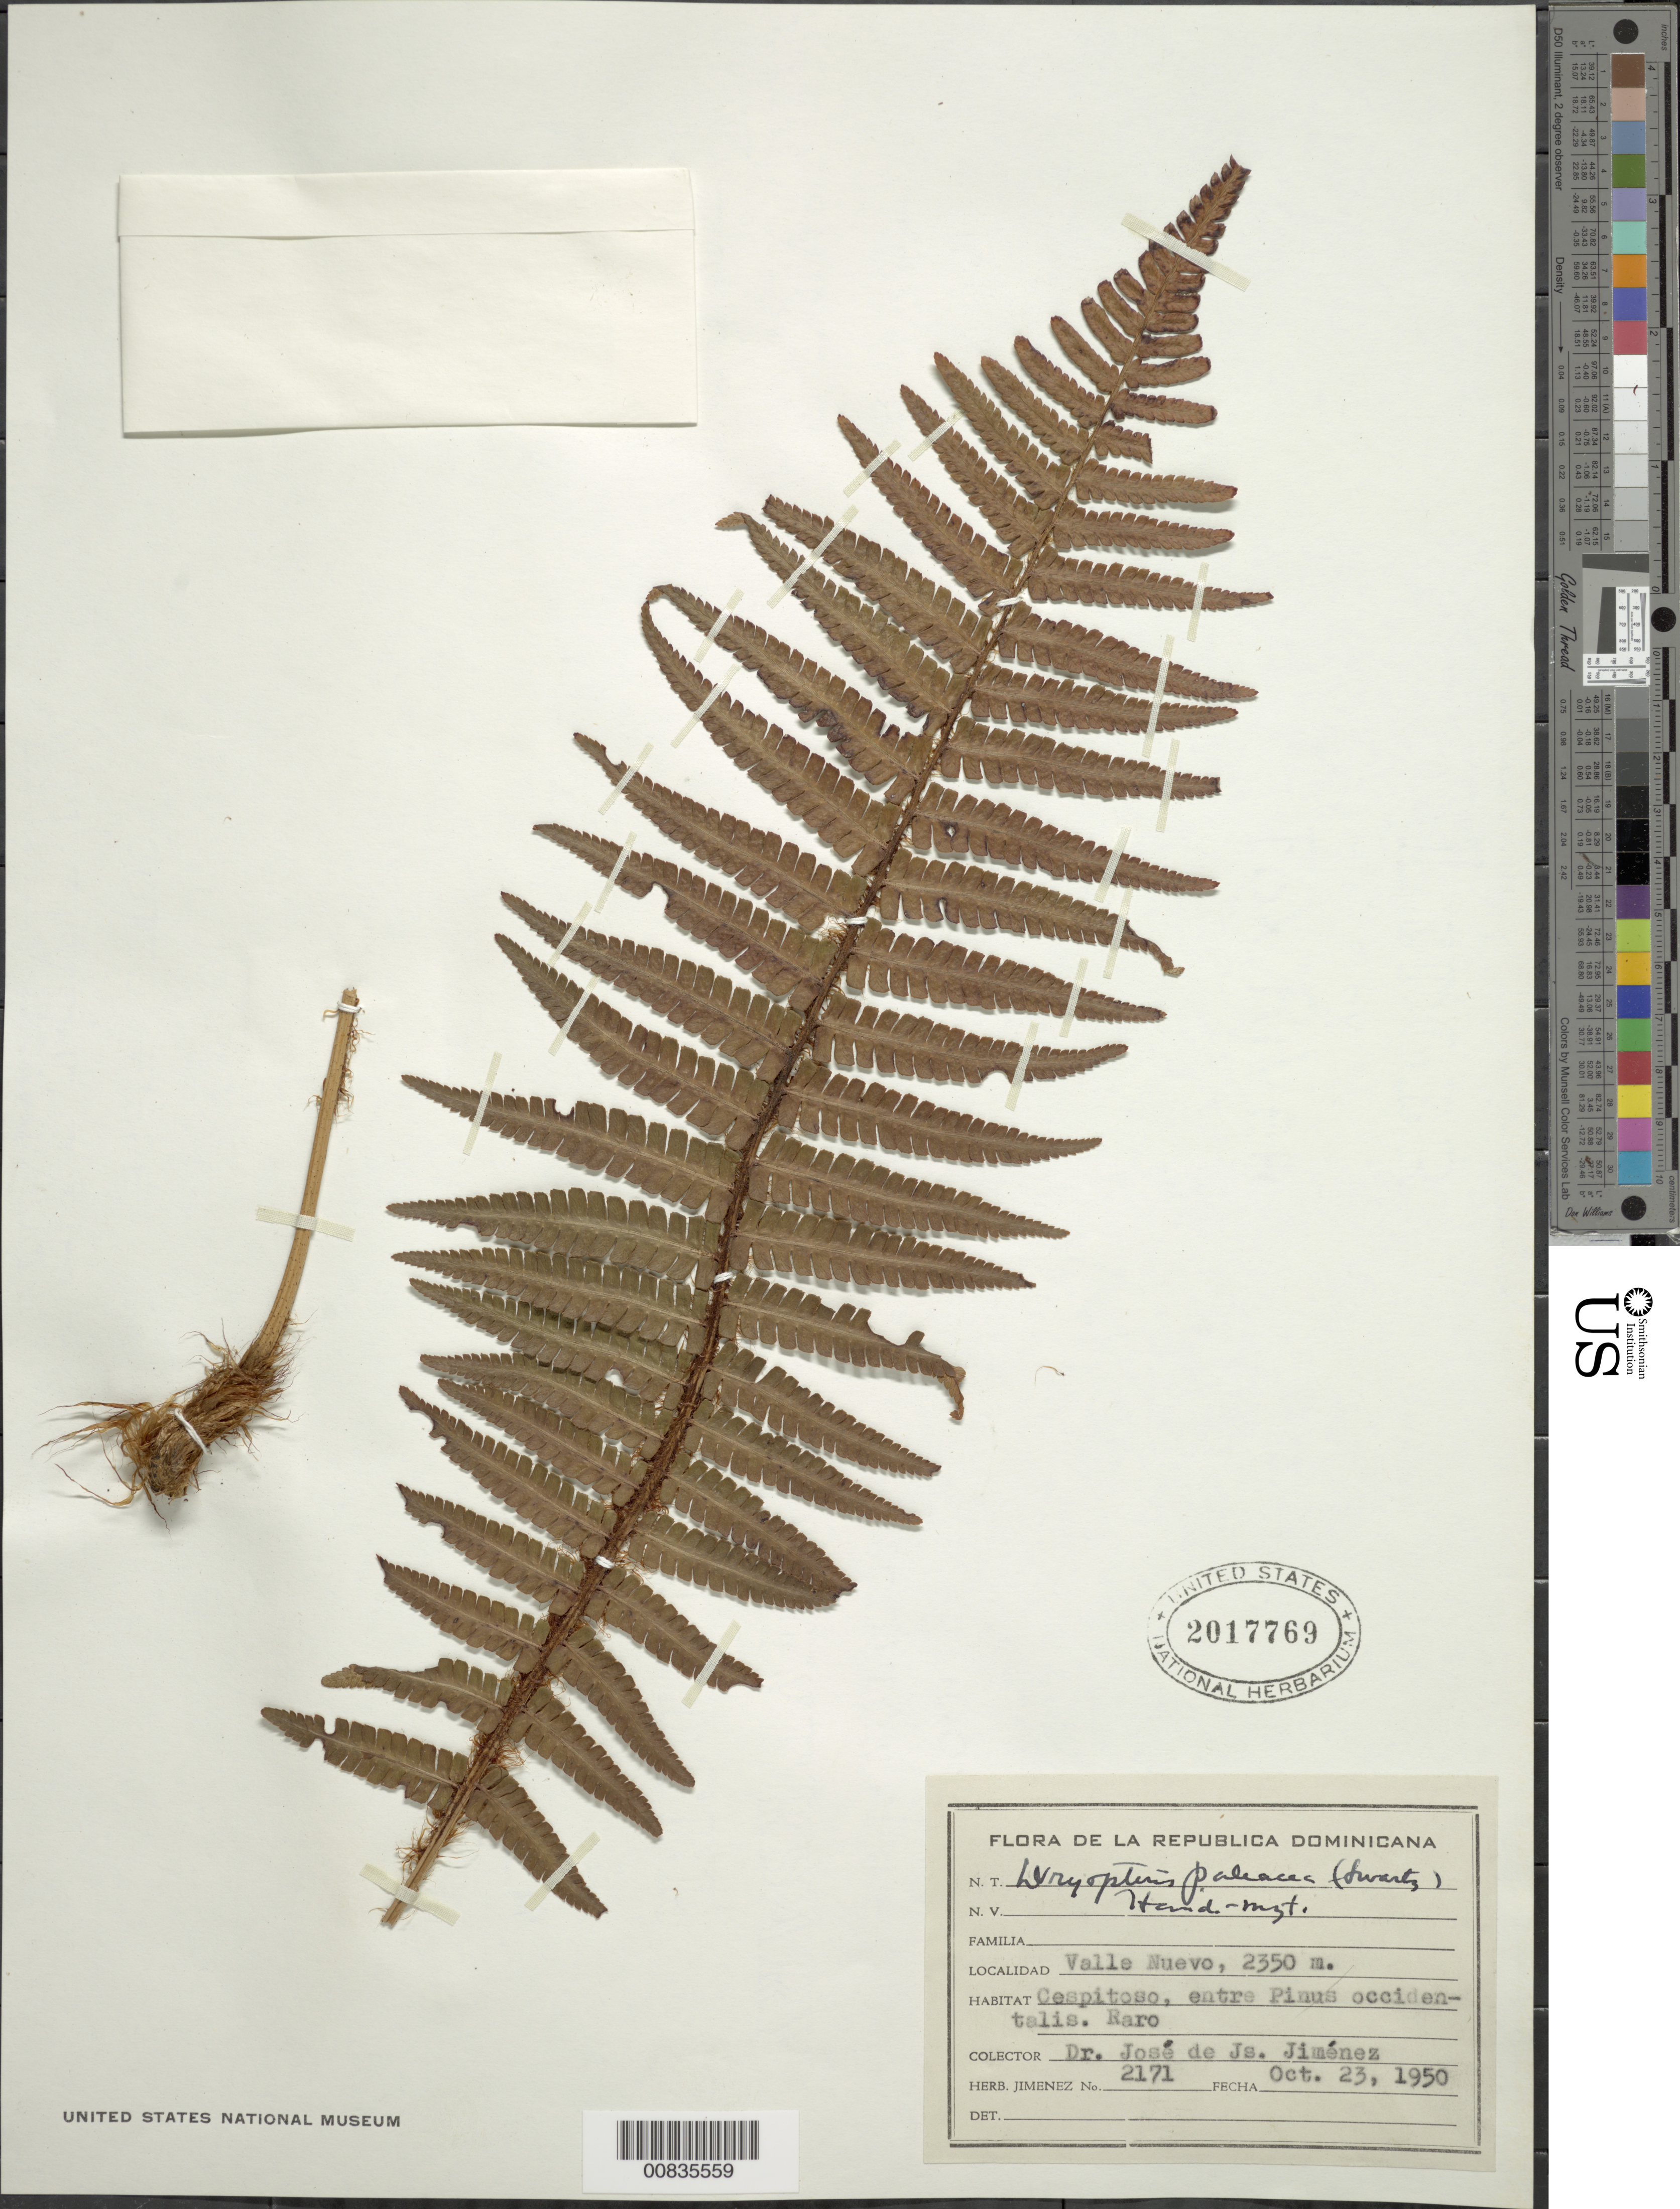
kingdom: Plantae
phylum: Tracheophyta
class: Polypodiopsida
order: Polypodiales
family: Dryopteridaceae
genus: Dryopteris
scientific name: Dryopteris wallichiana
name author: (Spreng.) Hyl.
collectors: J. J. Jiménez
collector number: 2171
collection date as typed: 23 Oct 1950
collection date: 1950-10-23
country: Dominican Republic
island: Hispaniola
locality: Valle Nuevo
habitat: Entre Pinus occidentalis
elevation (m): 2350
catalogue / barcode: US 2017769